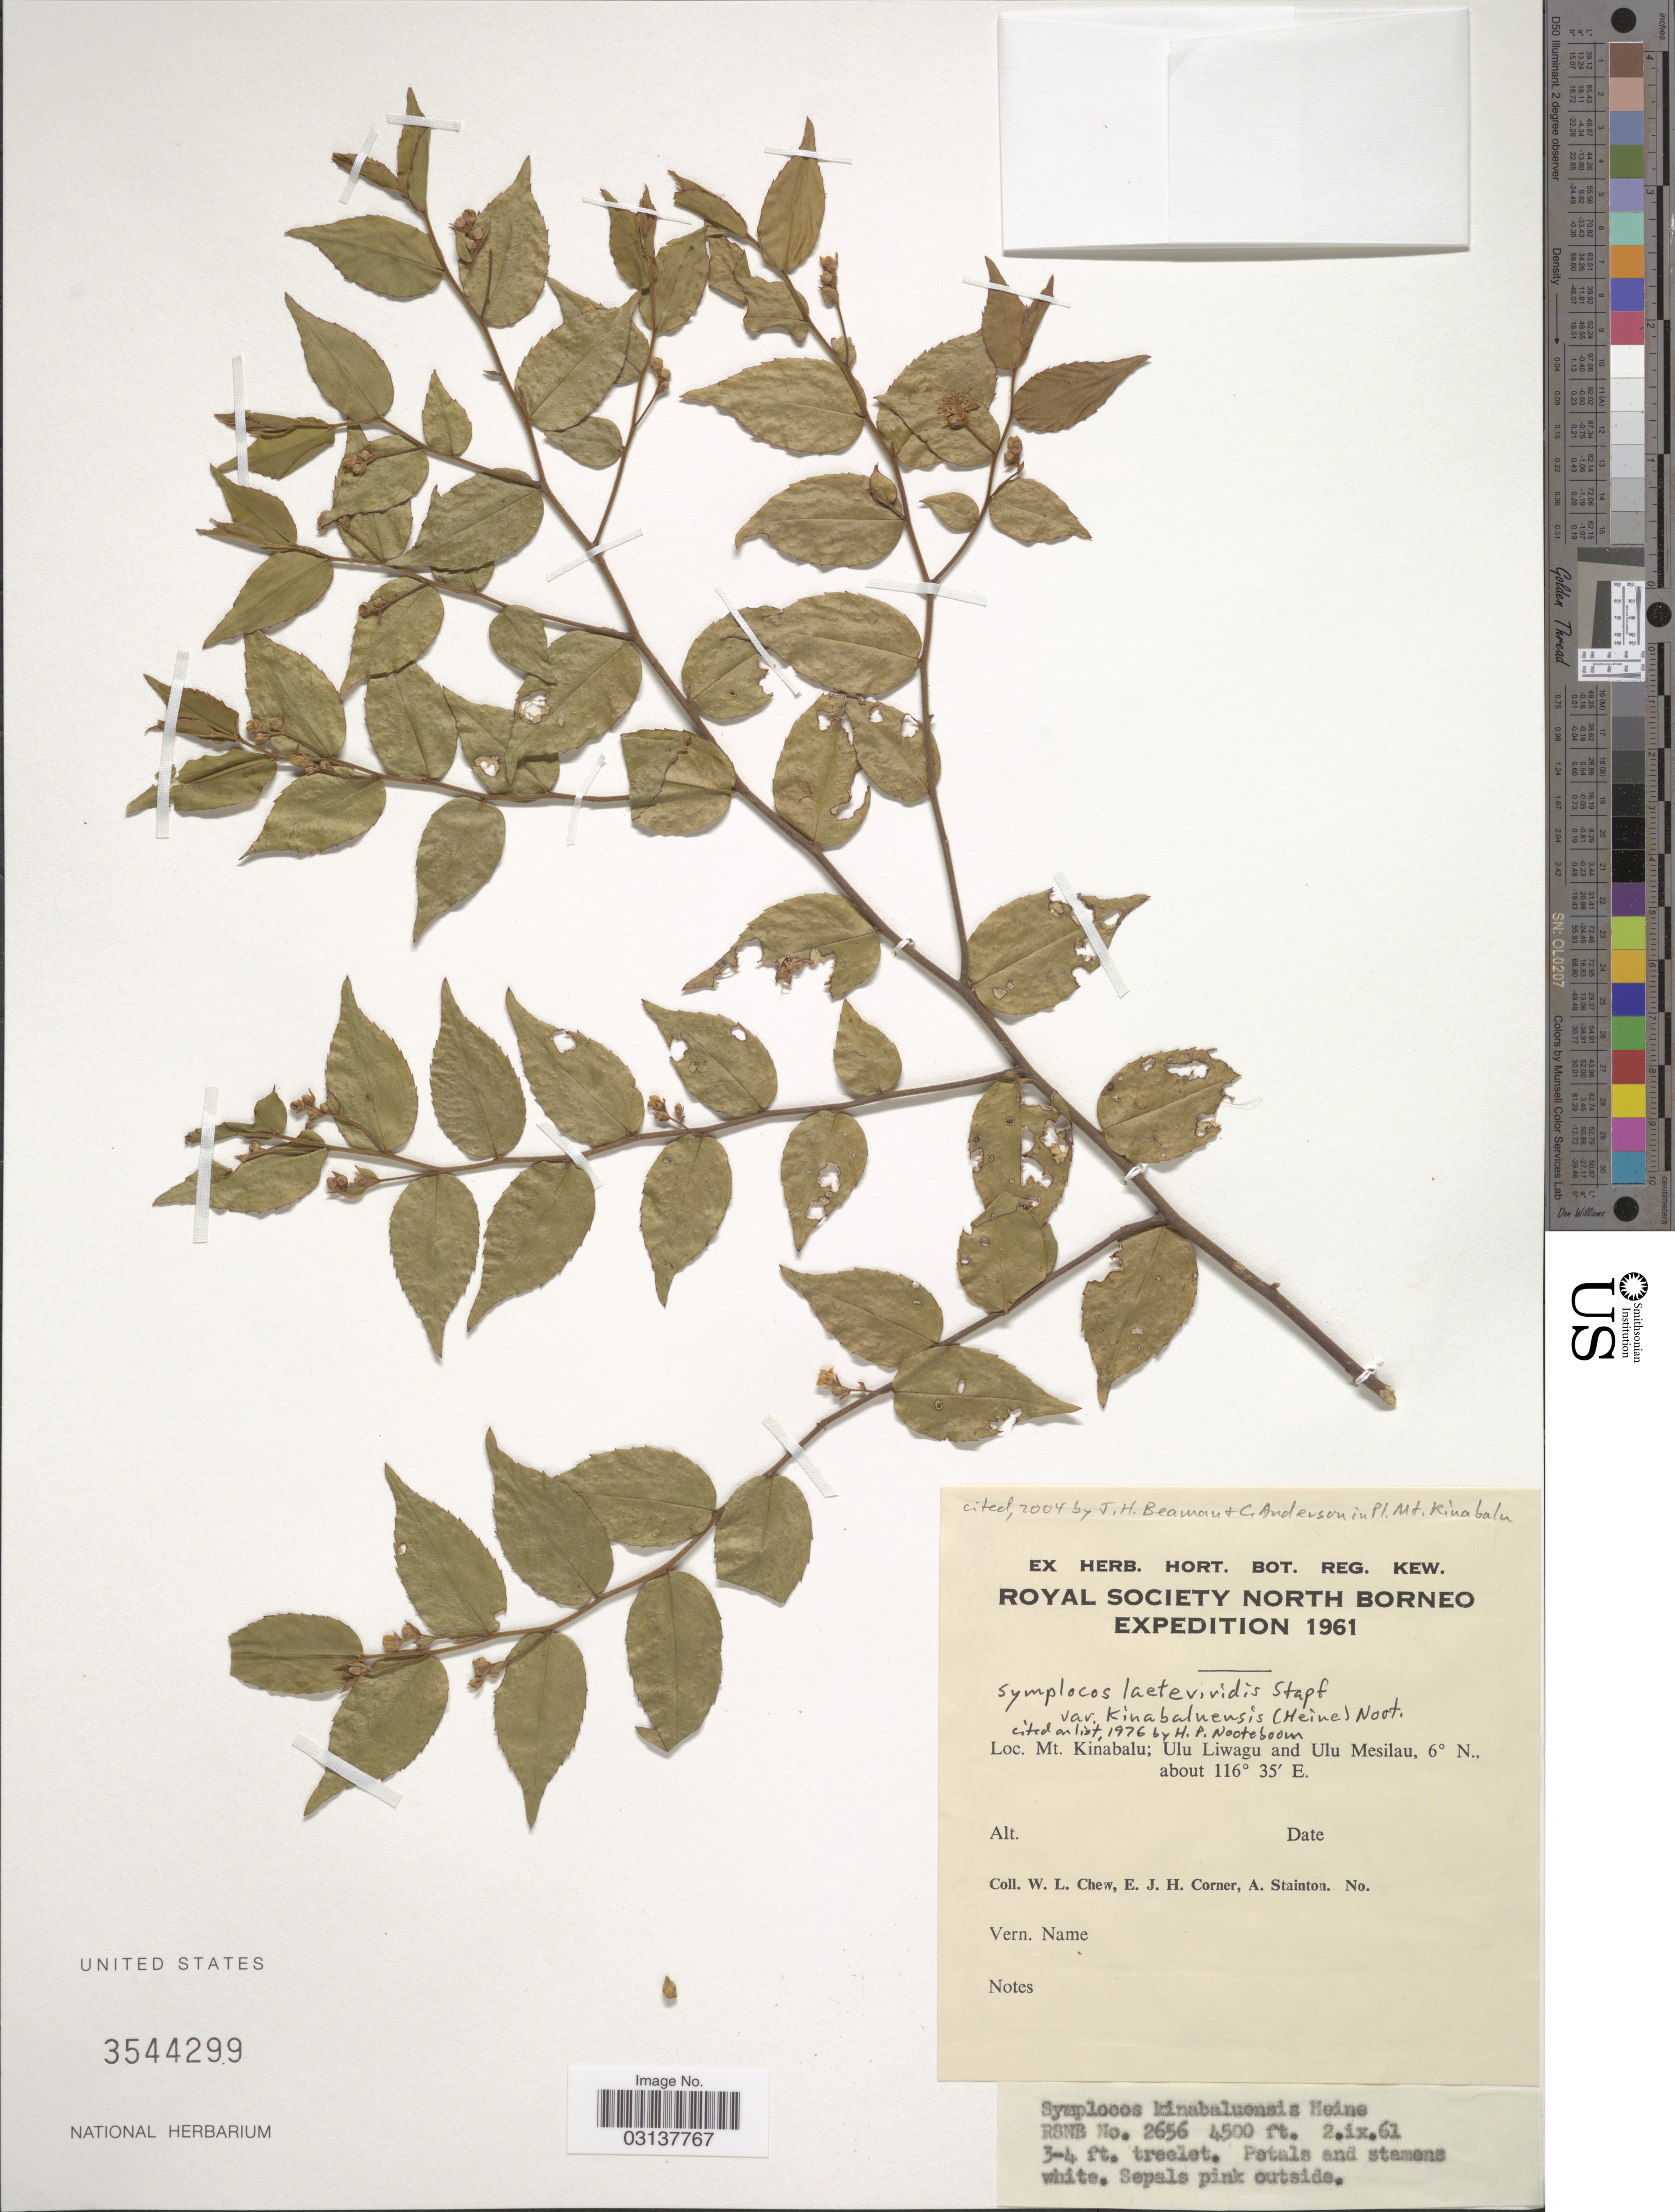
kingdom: Plantae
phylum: Tracheophyta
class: Magnoliopsida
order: Ericales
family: Symplocaceae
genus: Symplocos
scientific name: Symplocos laeteviridis var. kinabaluensis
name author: (Heine) Noot.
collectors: W. Chew, E. Corner & A. Stainton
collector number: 2656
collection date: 1961-09-02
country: Malaysia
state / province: Sabah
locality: Mt. Kinabalu; Ulu Liwagu and Ulu Mesilau.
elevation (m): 1372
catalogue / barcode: US 3544299